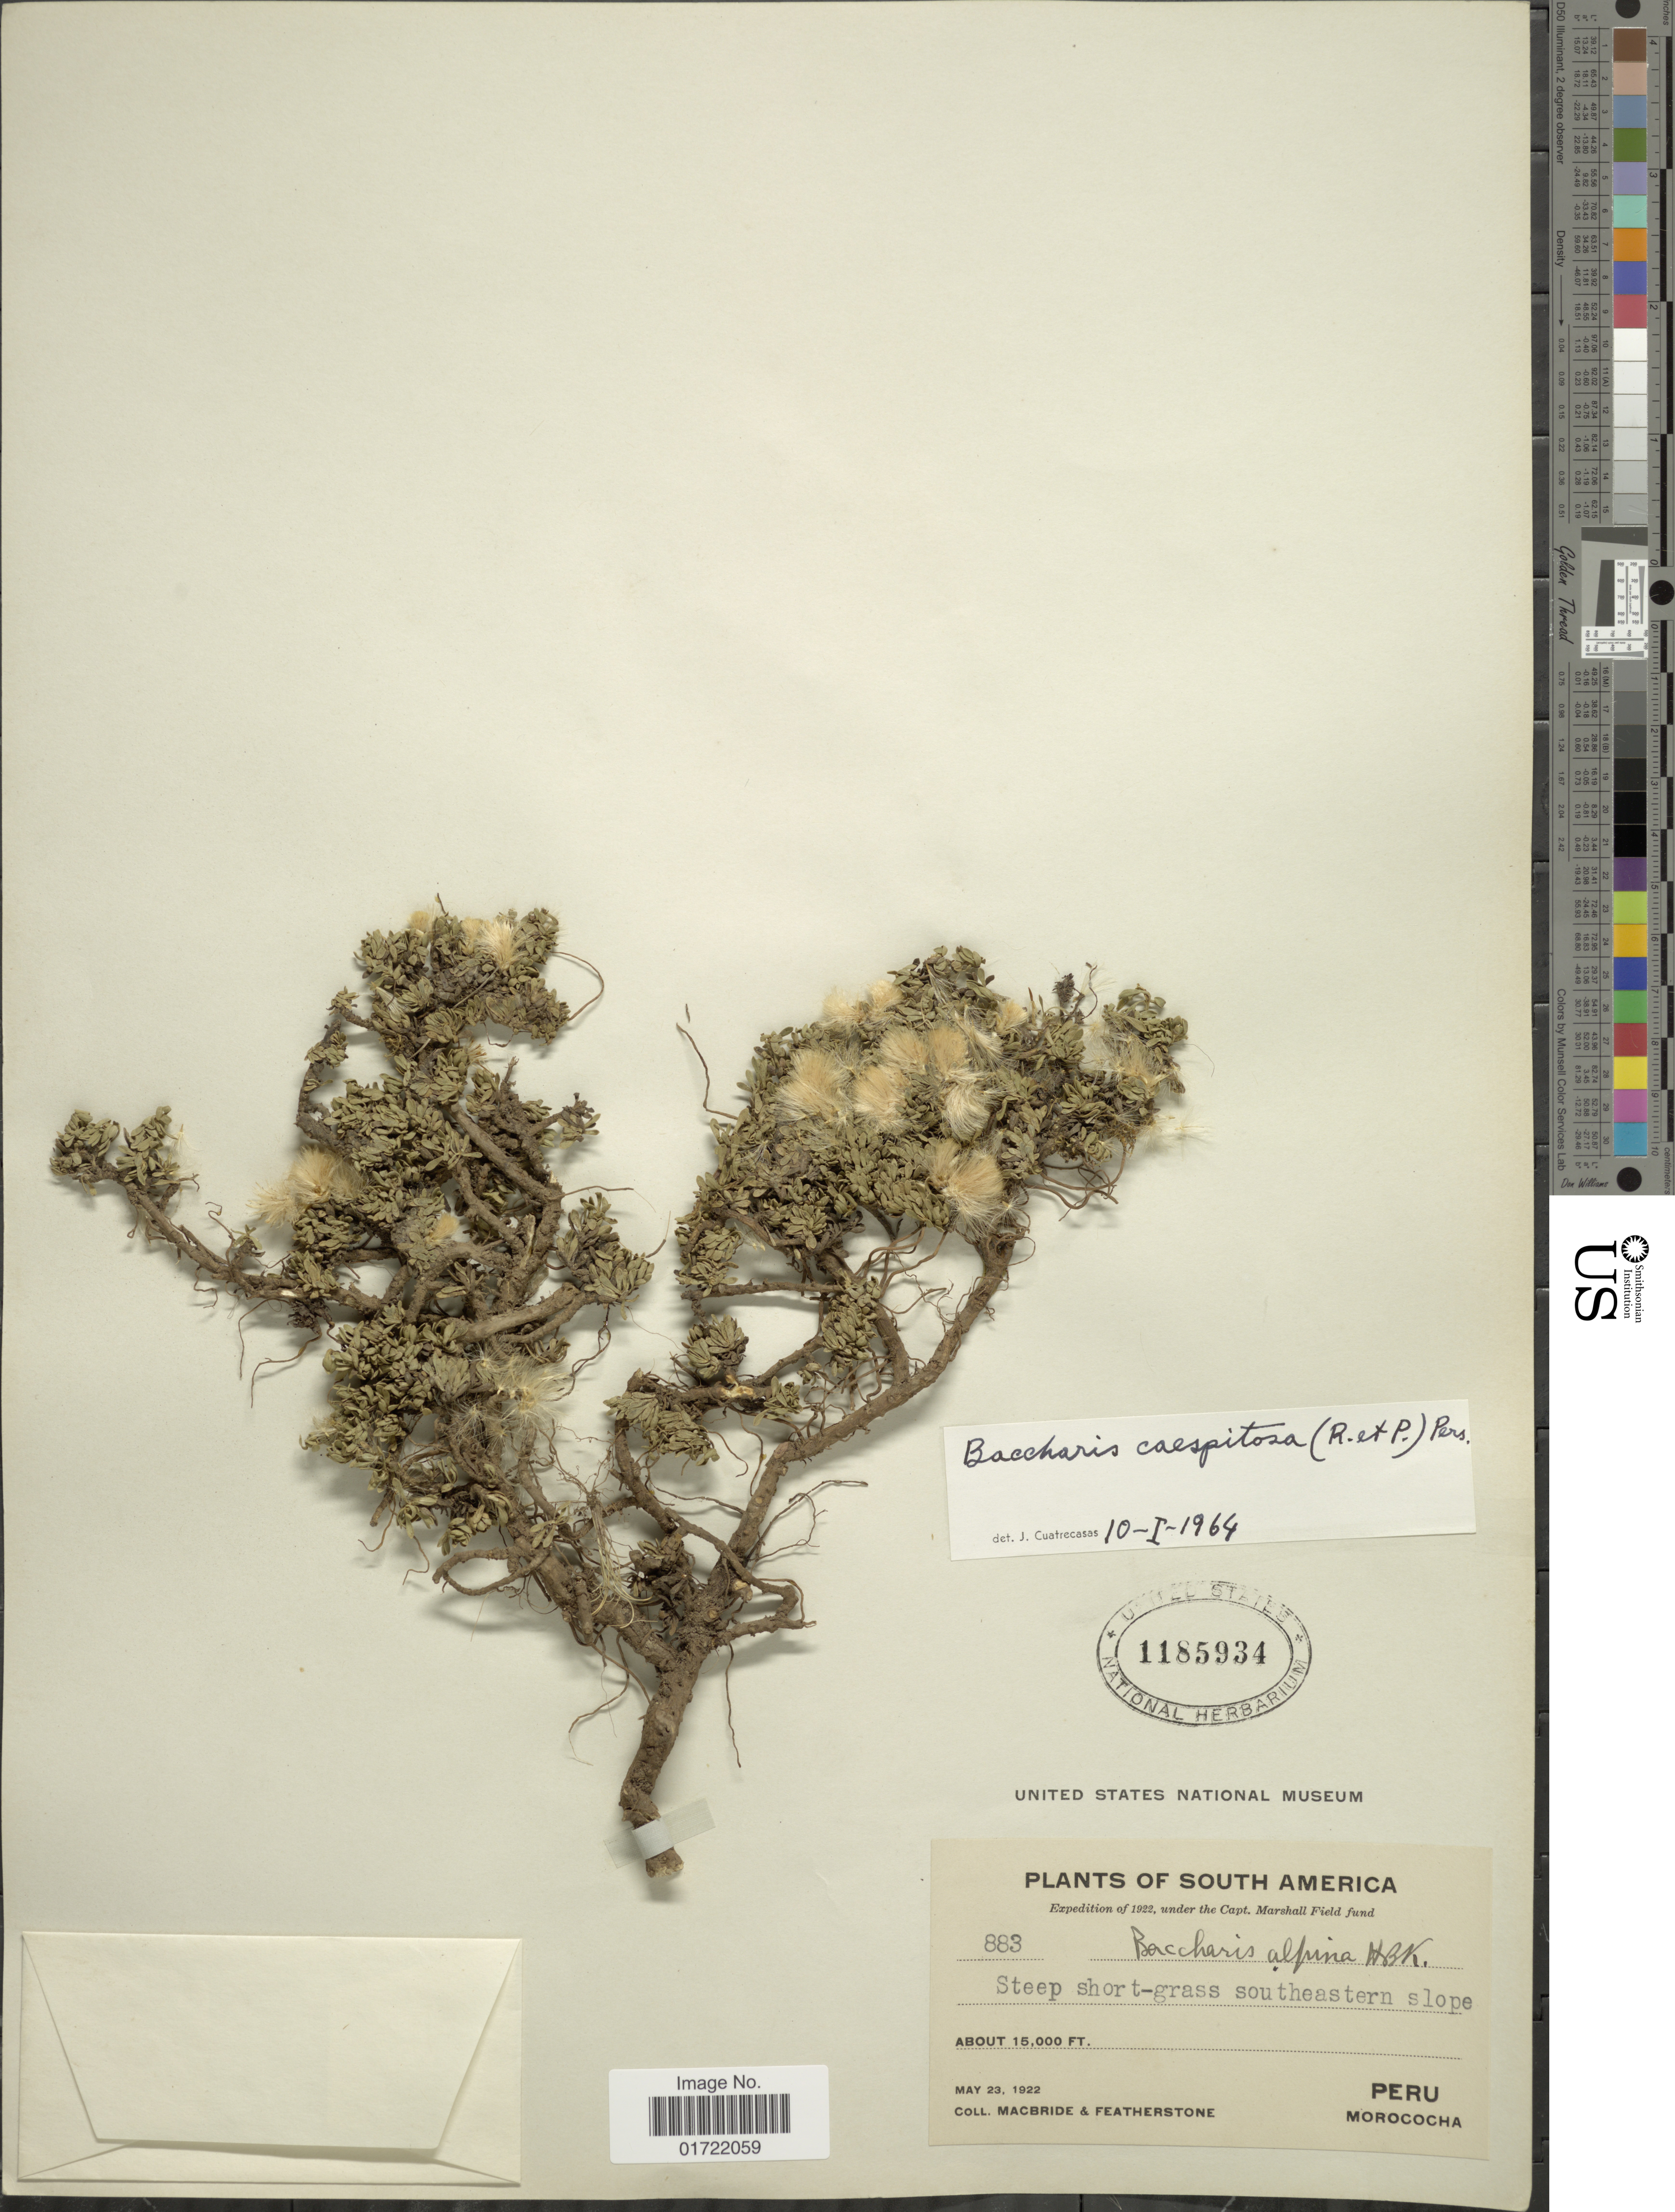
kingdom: Plantae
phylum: Tracheophyta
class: Magnoliopsida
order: Asterales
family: Asteraceae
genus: Baccharis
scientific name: Baccharis caespitosa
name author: (Ruiz & Pav.) Pers.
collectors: Macbride, -- & -. Featherstone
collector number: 883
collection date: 1922-05-23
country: Peru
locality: Morococha, Steep short-grass southeastern slope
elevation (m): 4572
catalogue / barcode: US 1185934